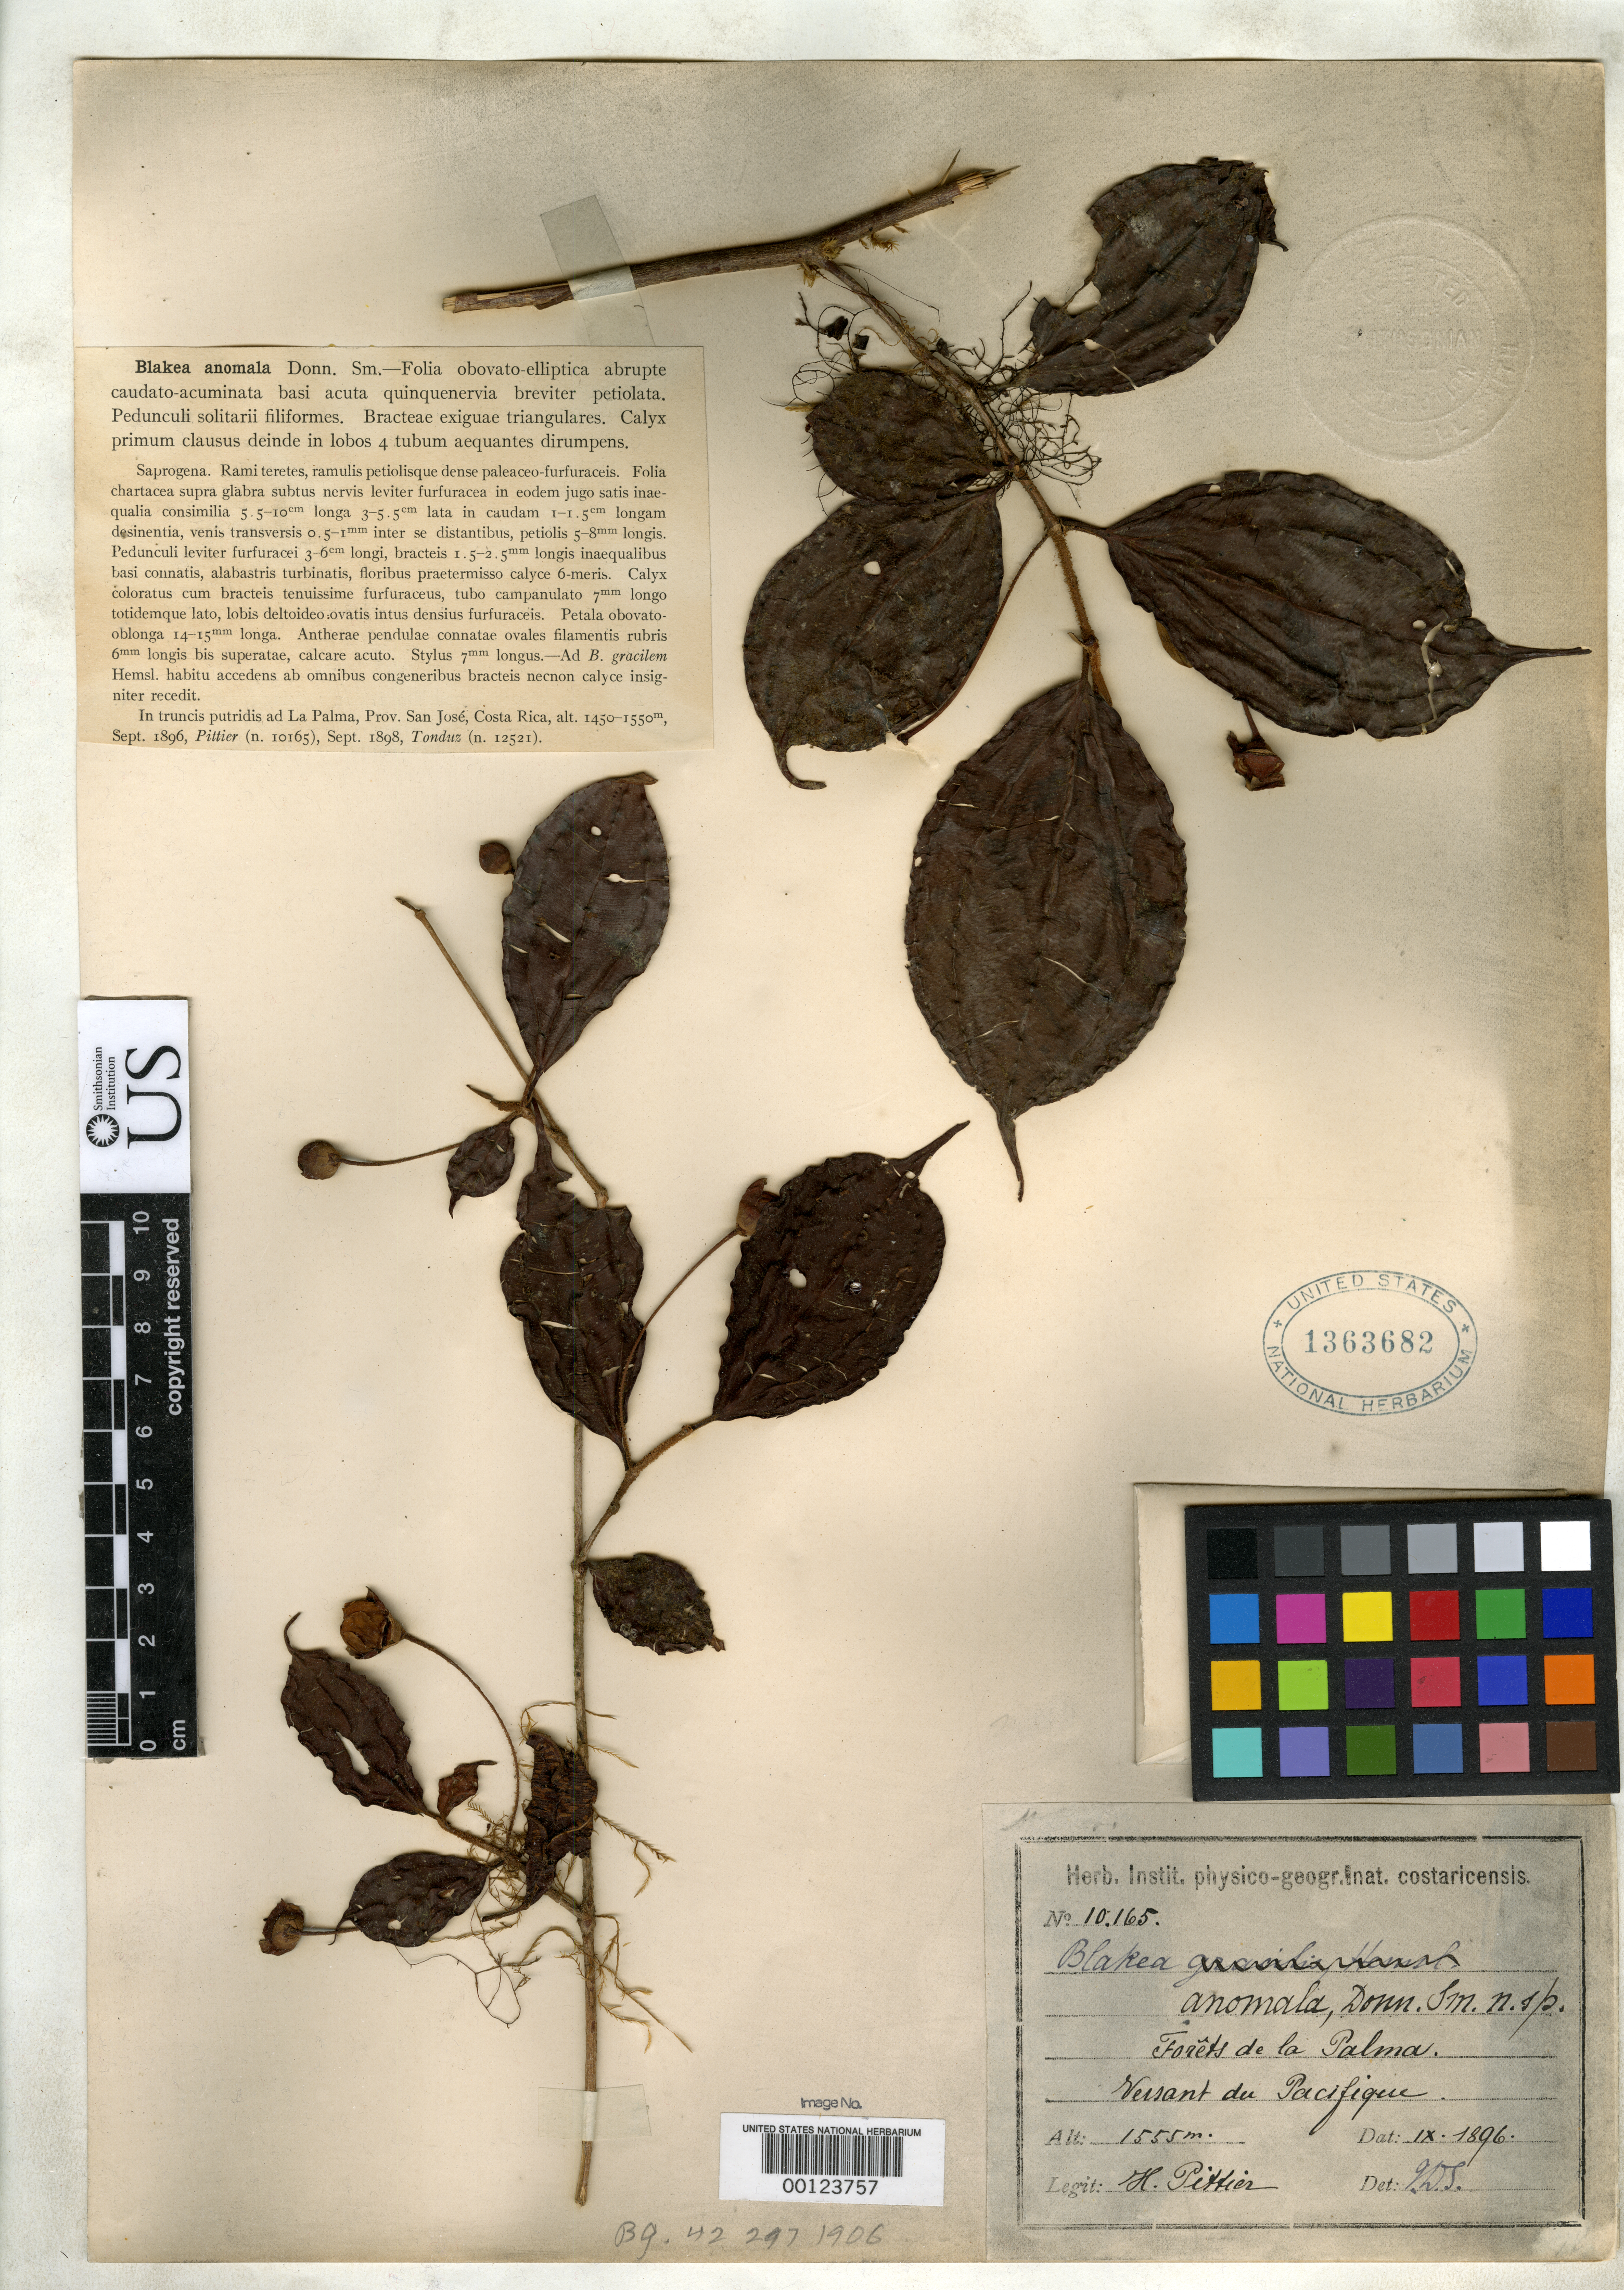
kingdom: Plantae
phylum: Tracheophyta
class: Magnoliopsida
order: Myrtales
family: Melastomataceae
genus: Blakea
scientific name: Blakea anomala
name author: Donn. Sm.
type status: Syntype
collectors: H. F. Pittier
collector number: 10165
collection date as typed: Sep 1898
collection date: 1898-09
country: Costa Rica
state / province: San José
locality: La Palma.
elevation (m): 1450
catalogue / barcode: US 1363682